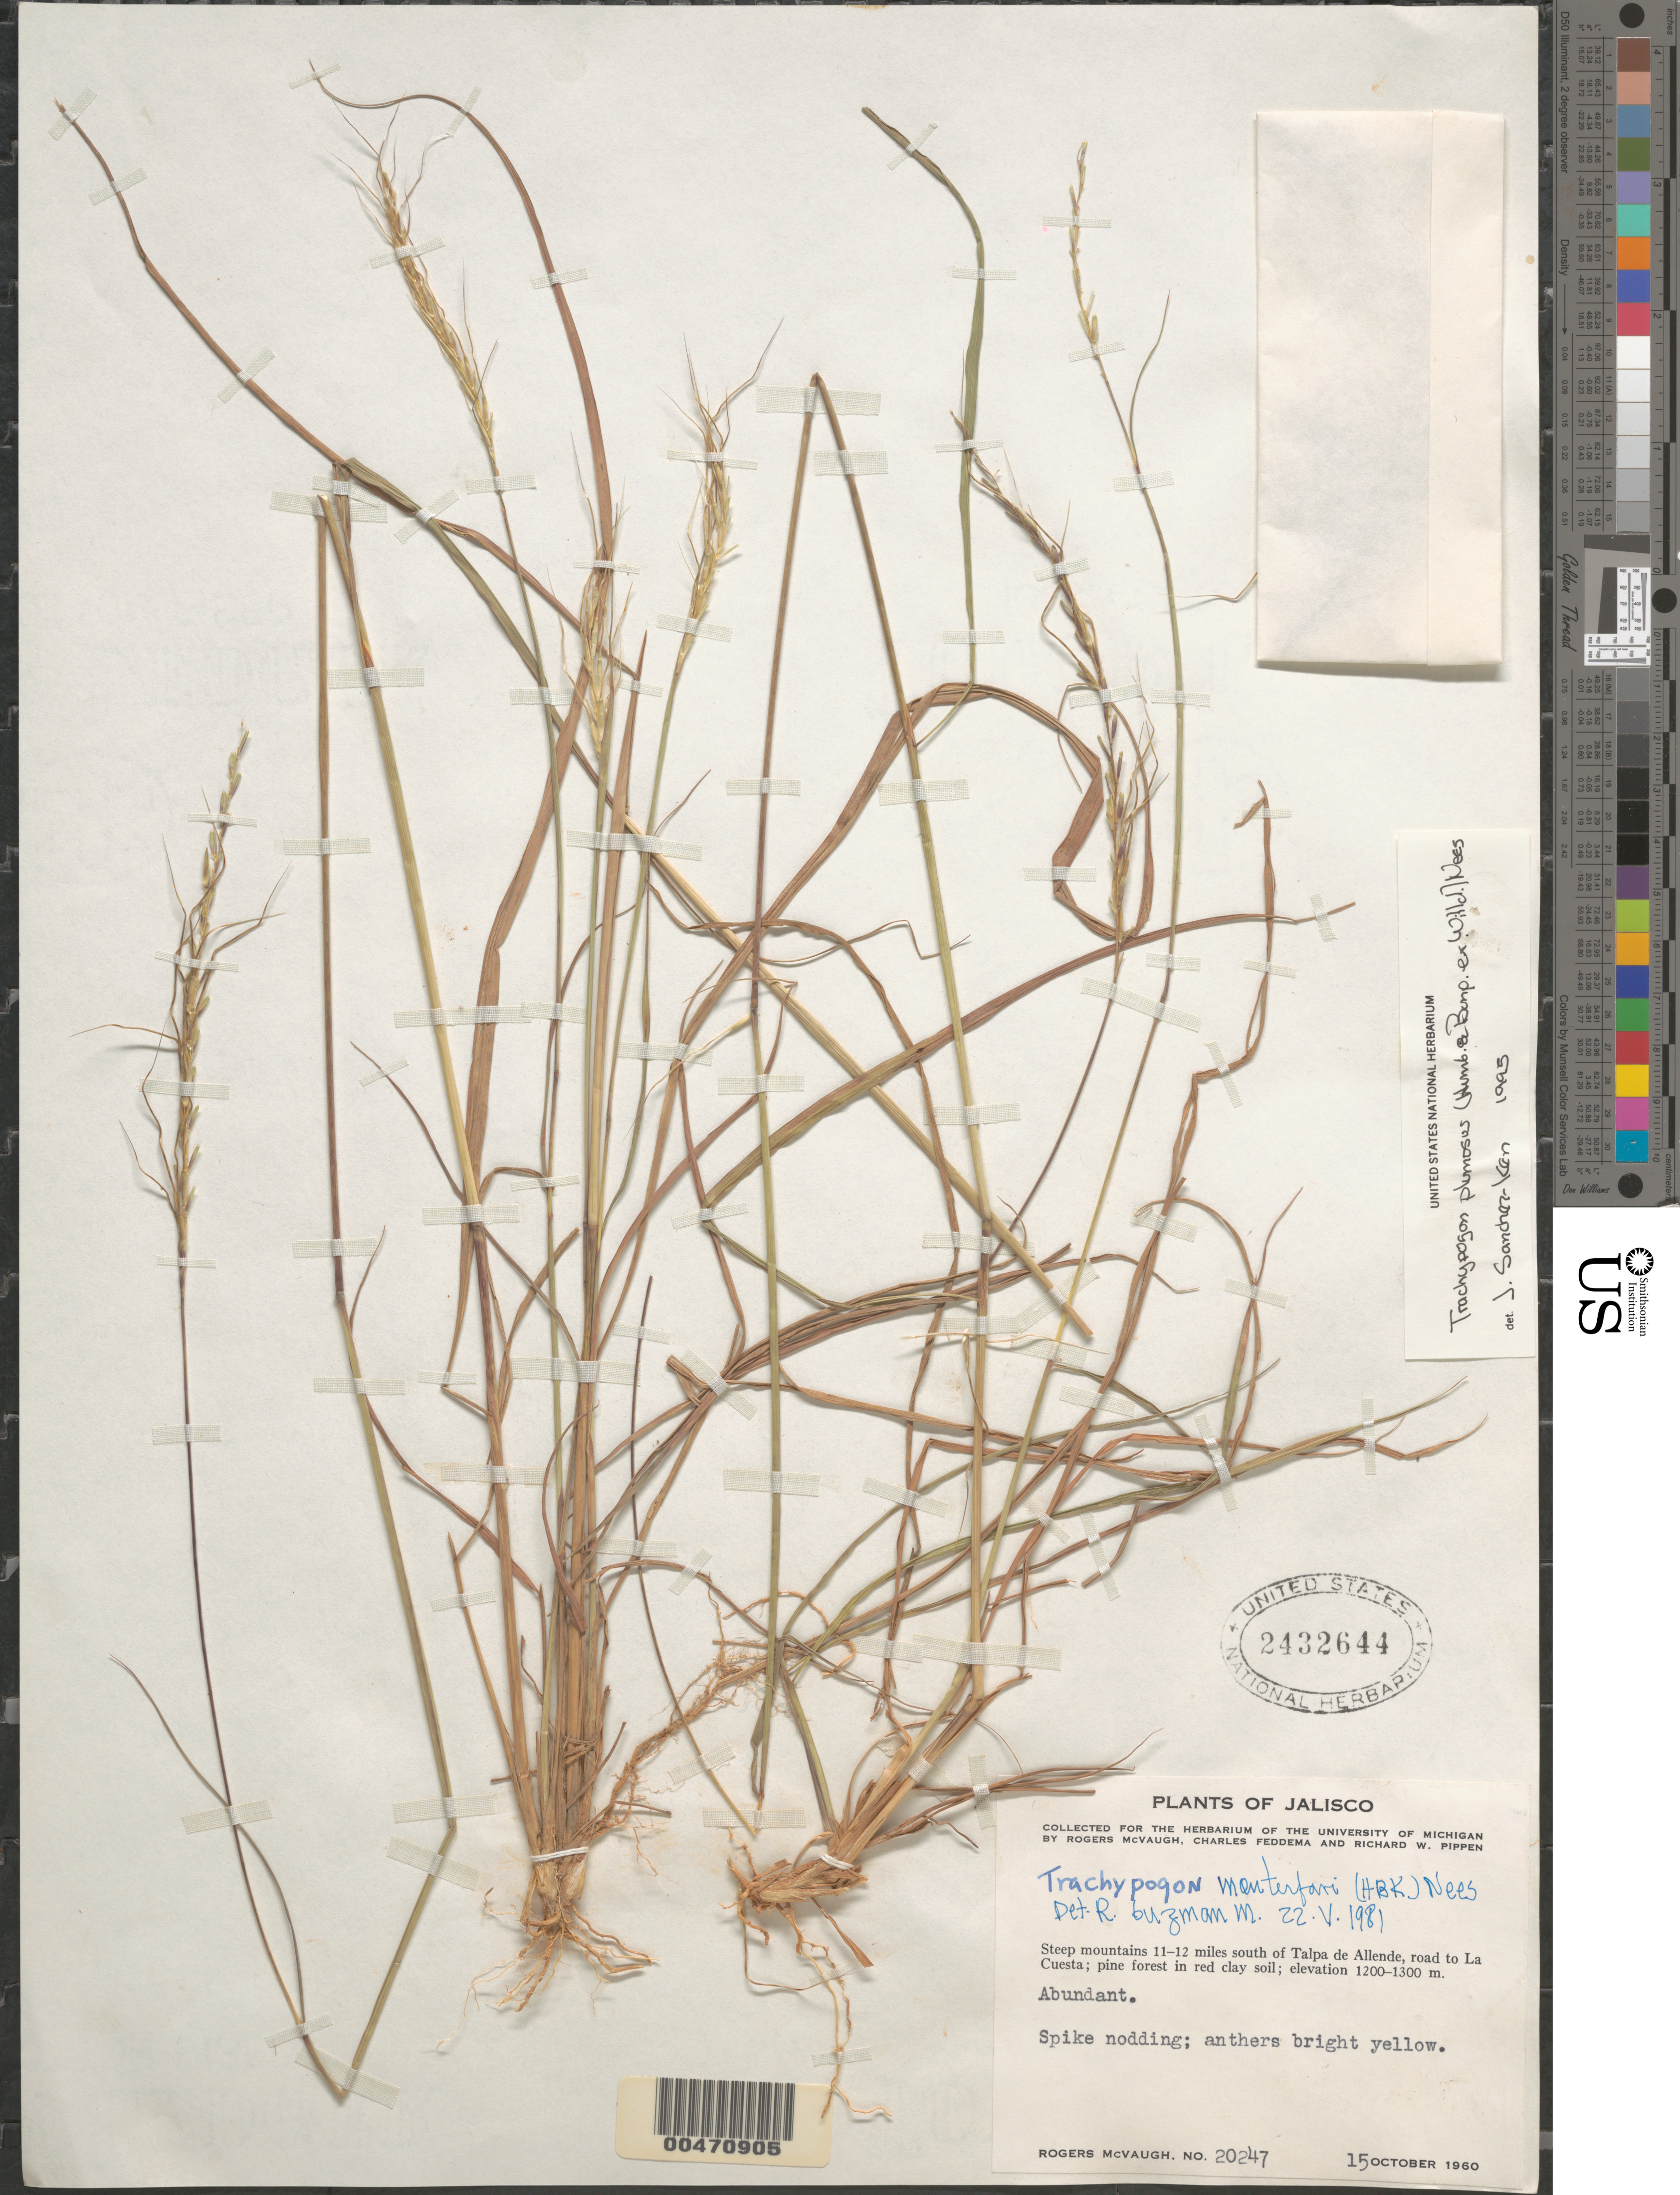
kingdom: Plantae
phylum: Tracheophyta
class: Liliopsida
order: Poales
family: Poaceae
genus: Trachypogon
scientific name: Trachypogon plumosus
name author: (Humb. & Bonpl.) Nees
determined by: Sánchez-Ken, J. G.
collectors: R. McVaugh, C. Feddema & R. W. Pippen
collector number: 20247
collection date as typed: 15 Oct 1960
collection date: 1960-10-15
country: Mexico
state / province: Jalisco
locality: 11-12 mi S of Talpa de Allende, rd to La Cuesta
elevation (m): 1200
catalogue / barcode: US 2432644